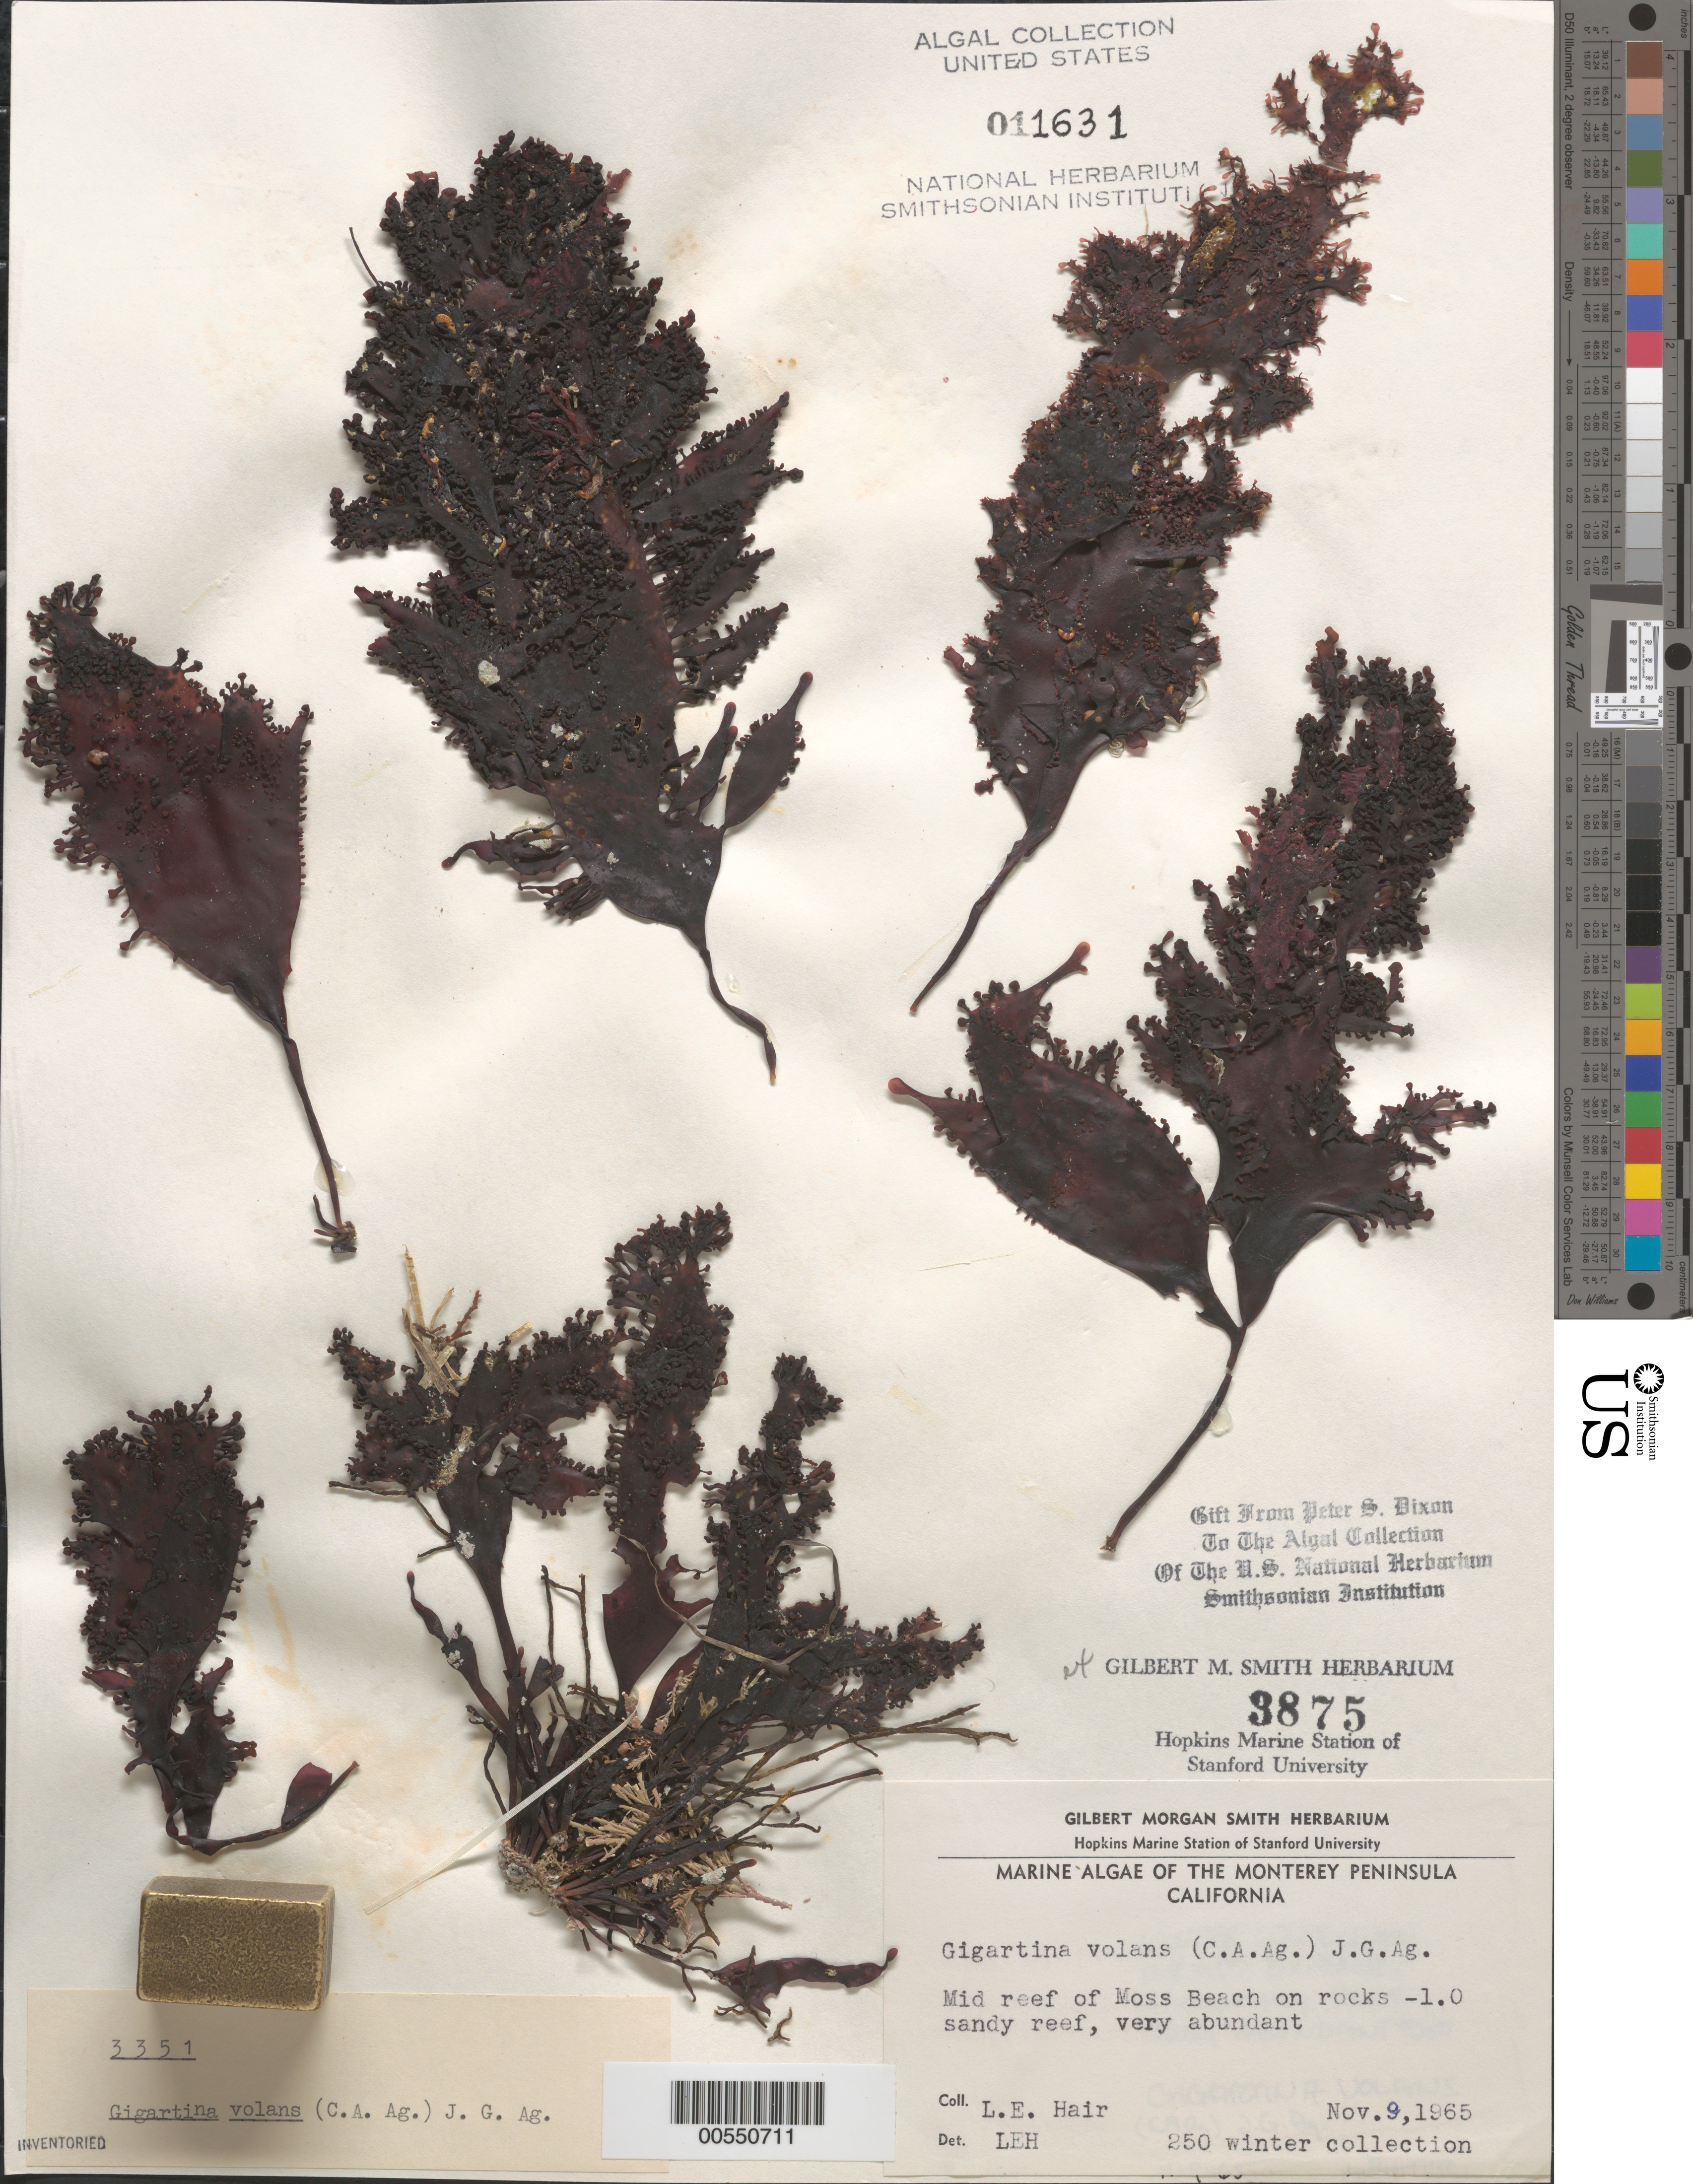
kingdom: Plantae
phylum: Rhodophyta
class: Florideophyceae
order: Gigartinales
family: Gigartinaceae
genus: Mazzaella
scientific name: Mazzaella volans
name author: (C. Agardh) Fredericq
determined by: Algae name updating Project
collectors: L. Hair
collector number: LEH 250 & PSD 3351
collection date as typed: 09 Nov 1965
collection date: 1965-11-09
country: United States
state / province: California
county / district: Monterey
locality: Middle Reef of Moss Beach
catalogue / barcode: US 11631